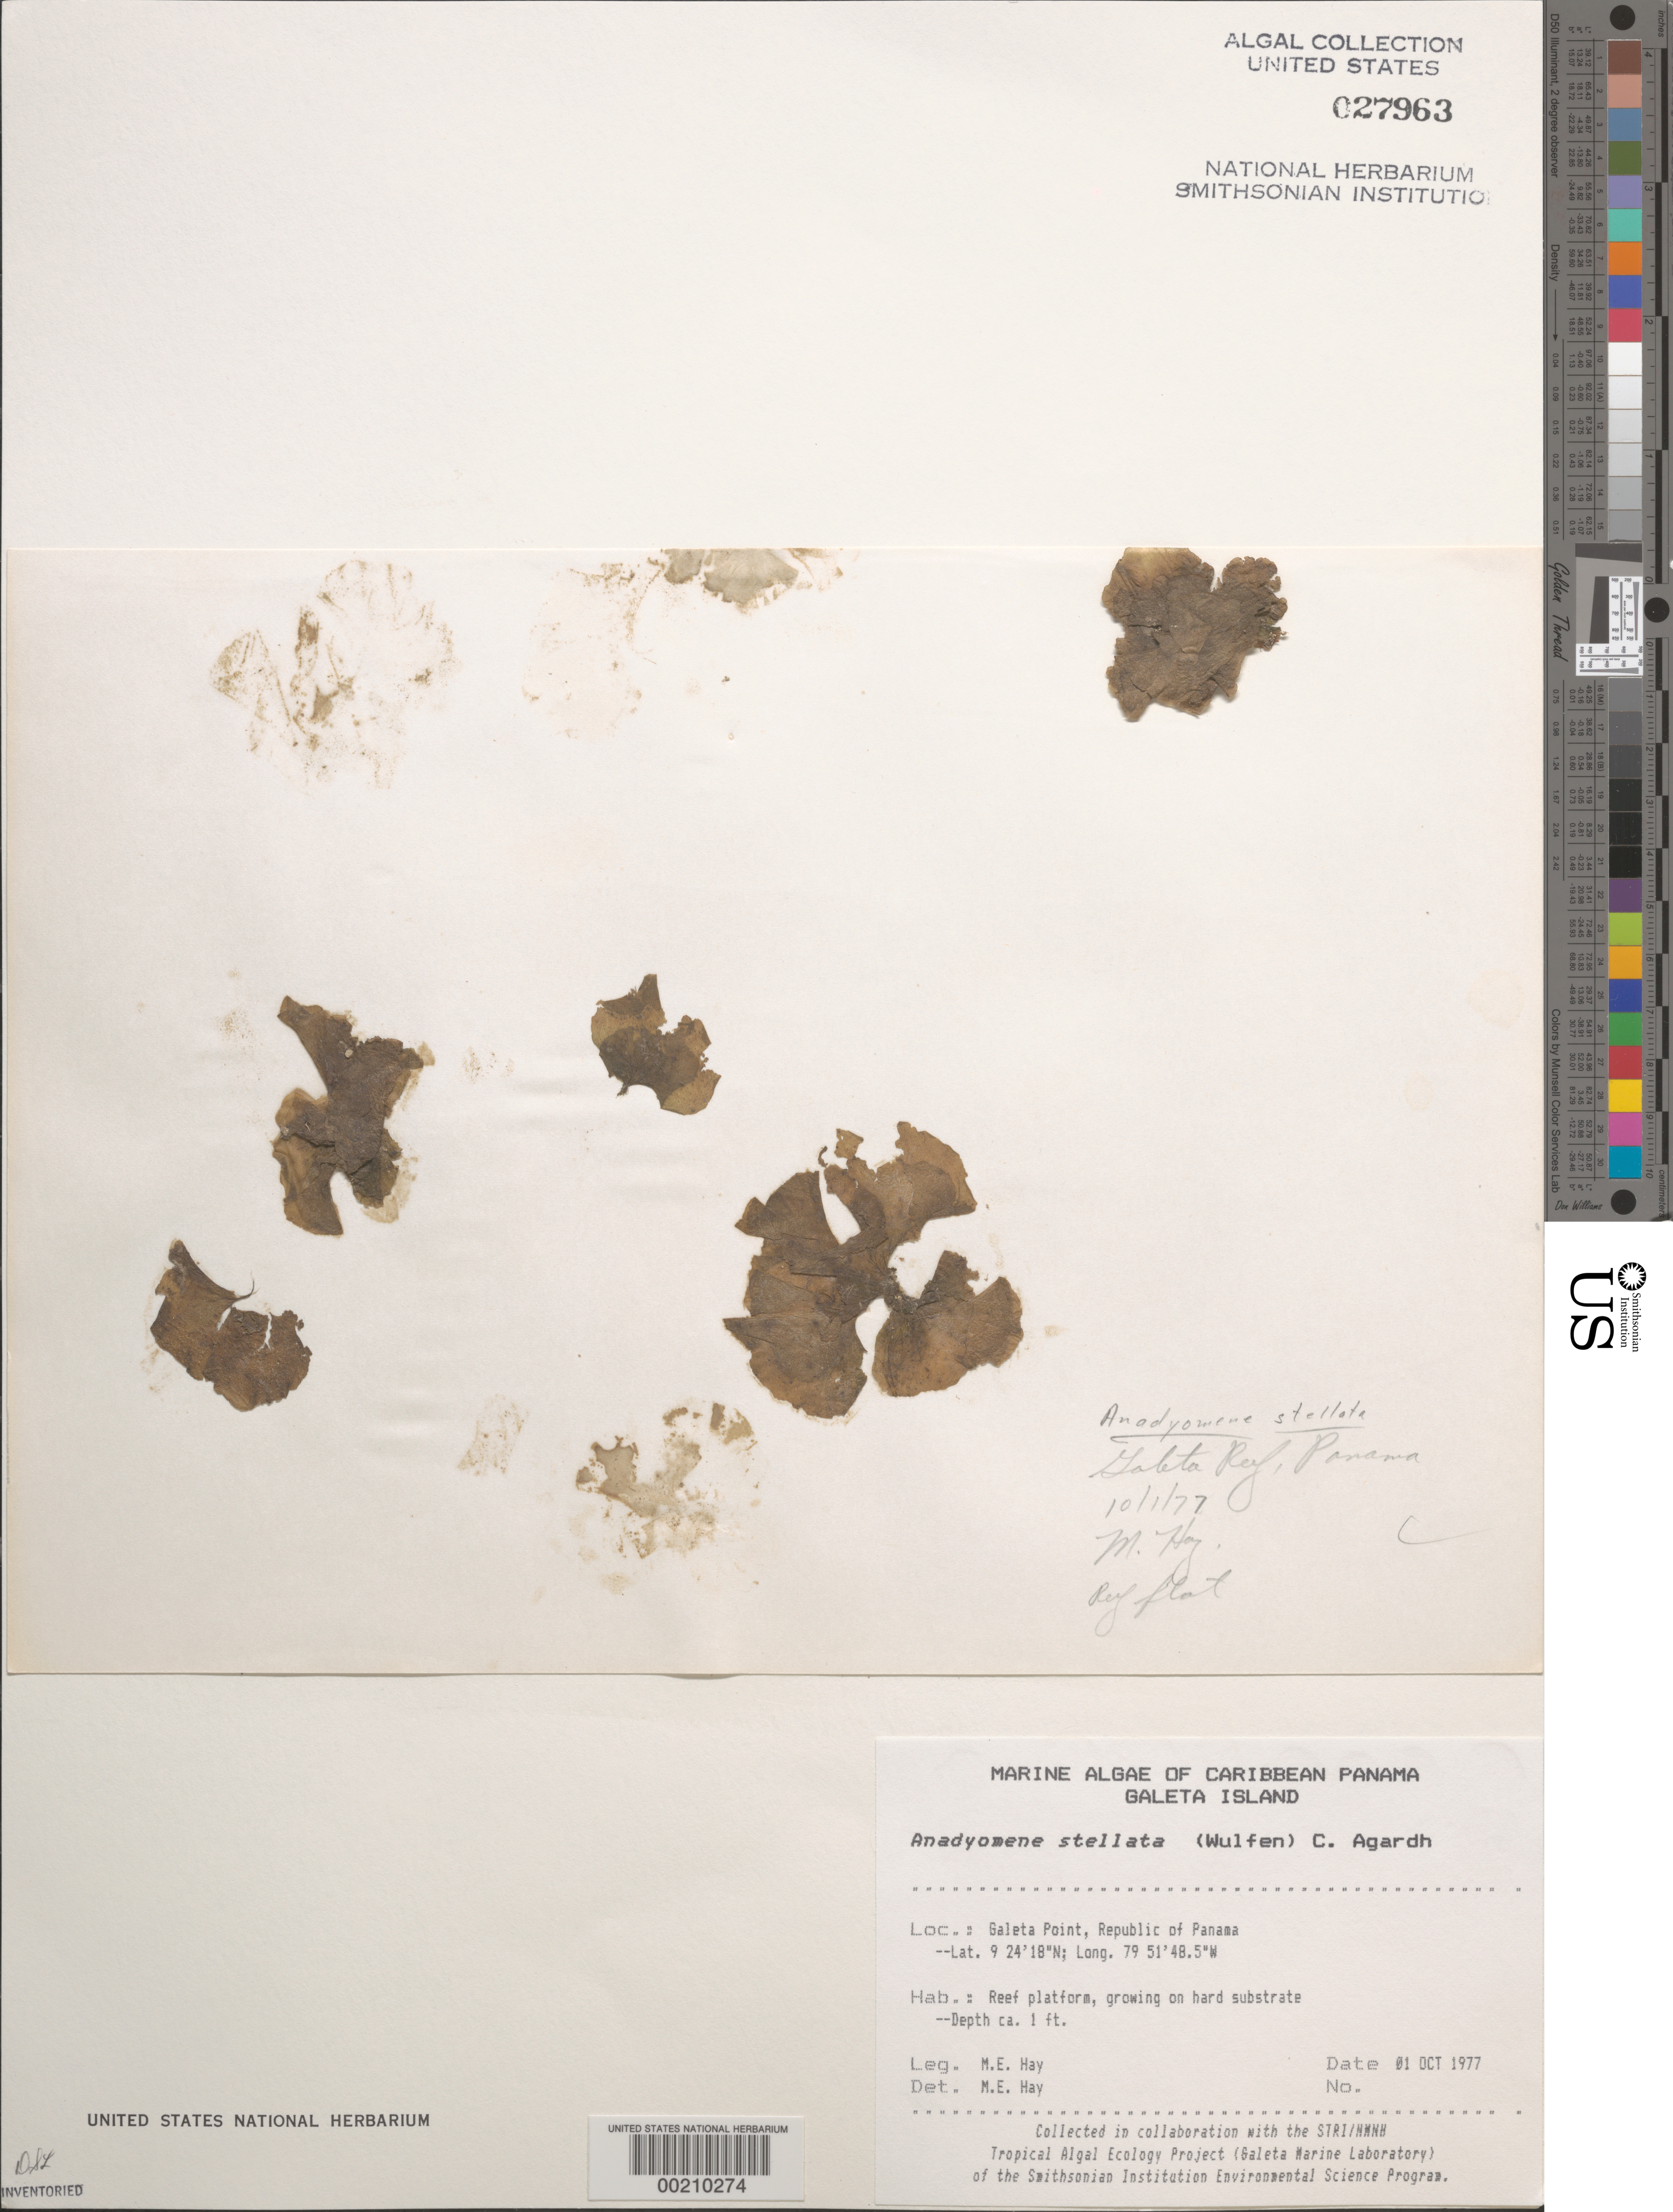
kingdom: Plantae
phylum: Chlorophyta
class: Ulvophyceae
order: Cladophorales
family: Anadyomenaceae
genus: Anadyomene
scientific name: Anadyomene stellata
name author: (Wulfen) C. Agardh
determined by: Hay, M. E.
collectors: M. E. Hay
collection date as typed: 01 Oct 1977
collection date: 1977-10-01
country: Panama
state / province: Colón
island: Galeta Island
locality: Galeta Point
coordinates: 9 24' 18" N, 79 51' 48.5" W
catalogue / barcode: US 27963